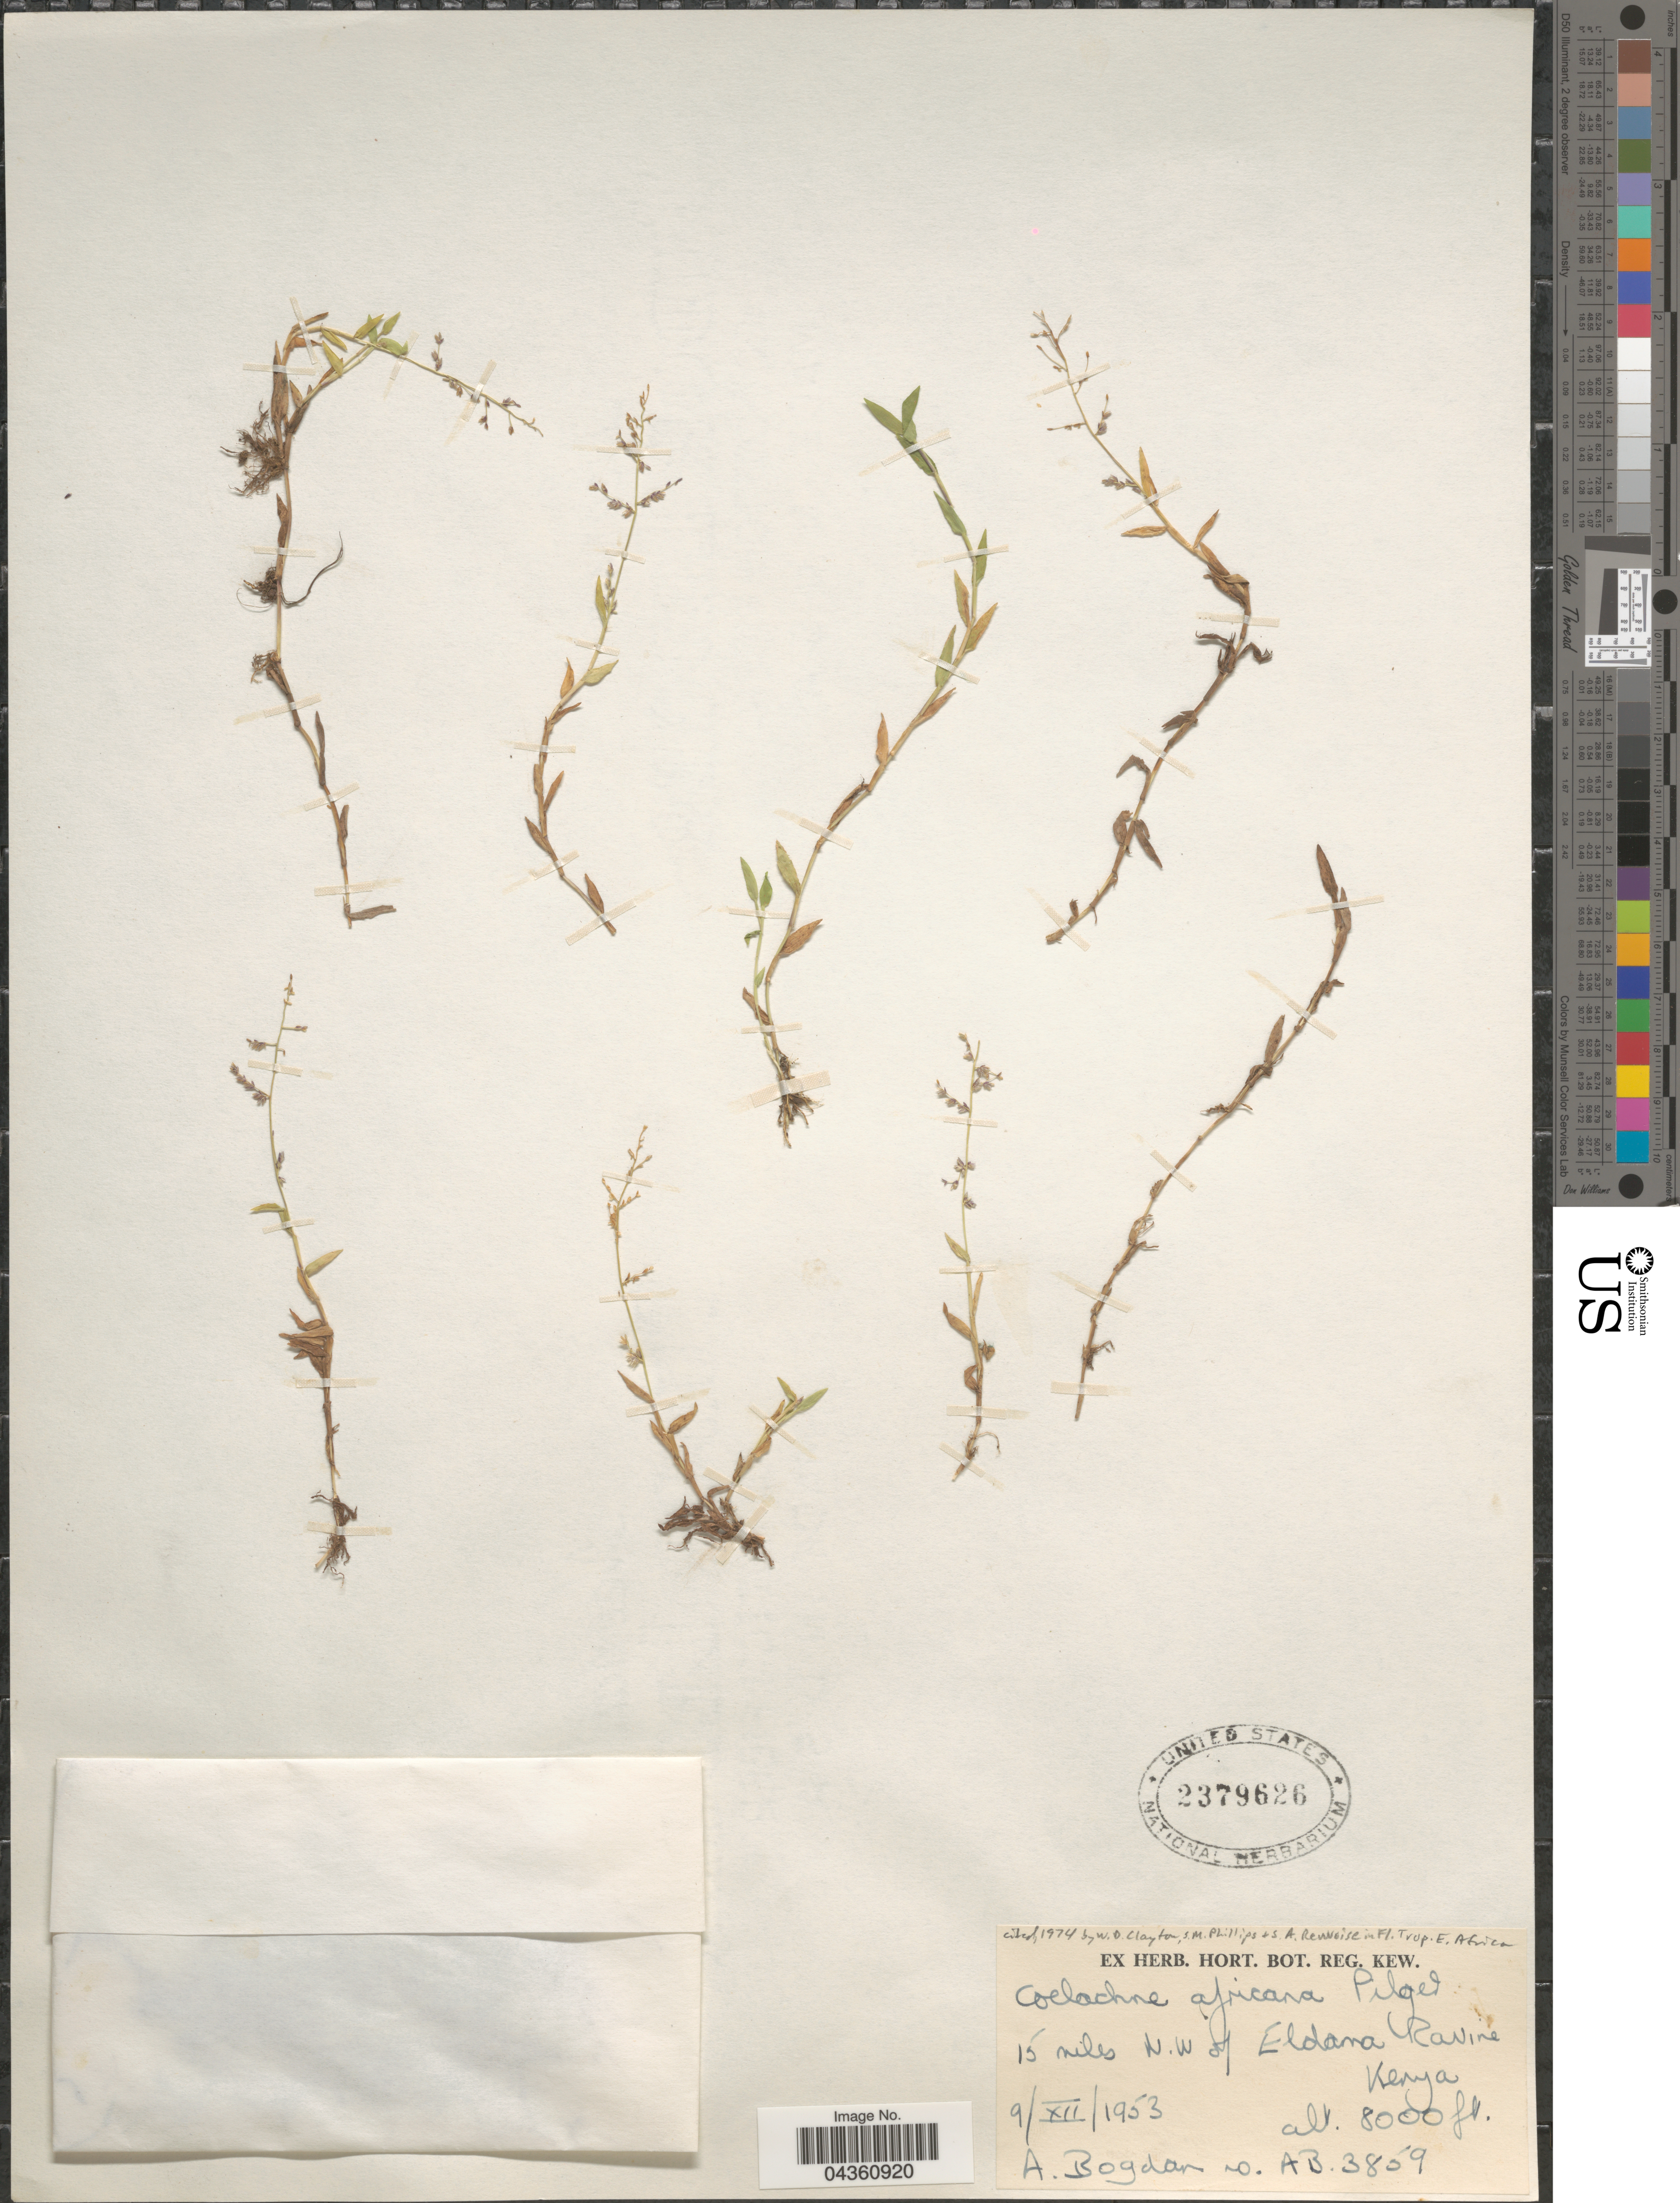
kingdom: Plantae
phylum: Tracheophyta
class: Liliopsida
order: Poales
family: Poaceae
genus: Coelachne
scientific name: Coelachne africana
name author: Pilg.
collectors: A. Bogdan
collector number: AB3859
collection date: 1953-12-09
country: Kenya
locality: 15 miles N.W. of Eldana Ravine.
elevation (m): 2438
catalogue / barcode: US 2379626